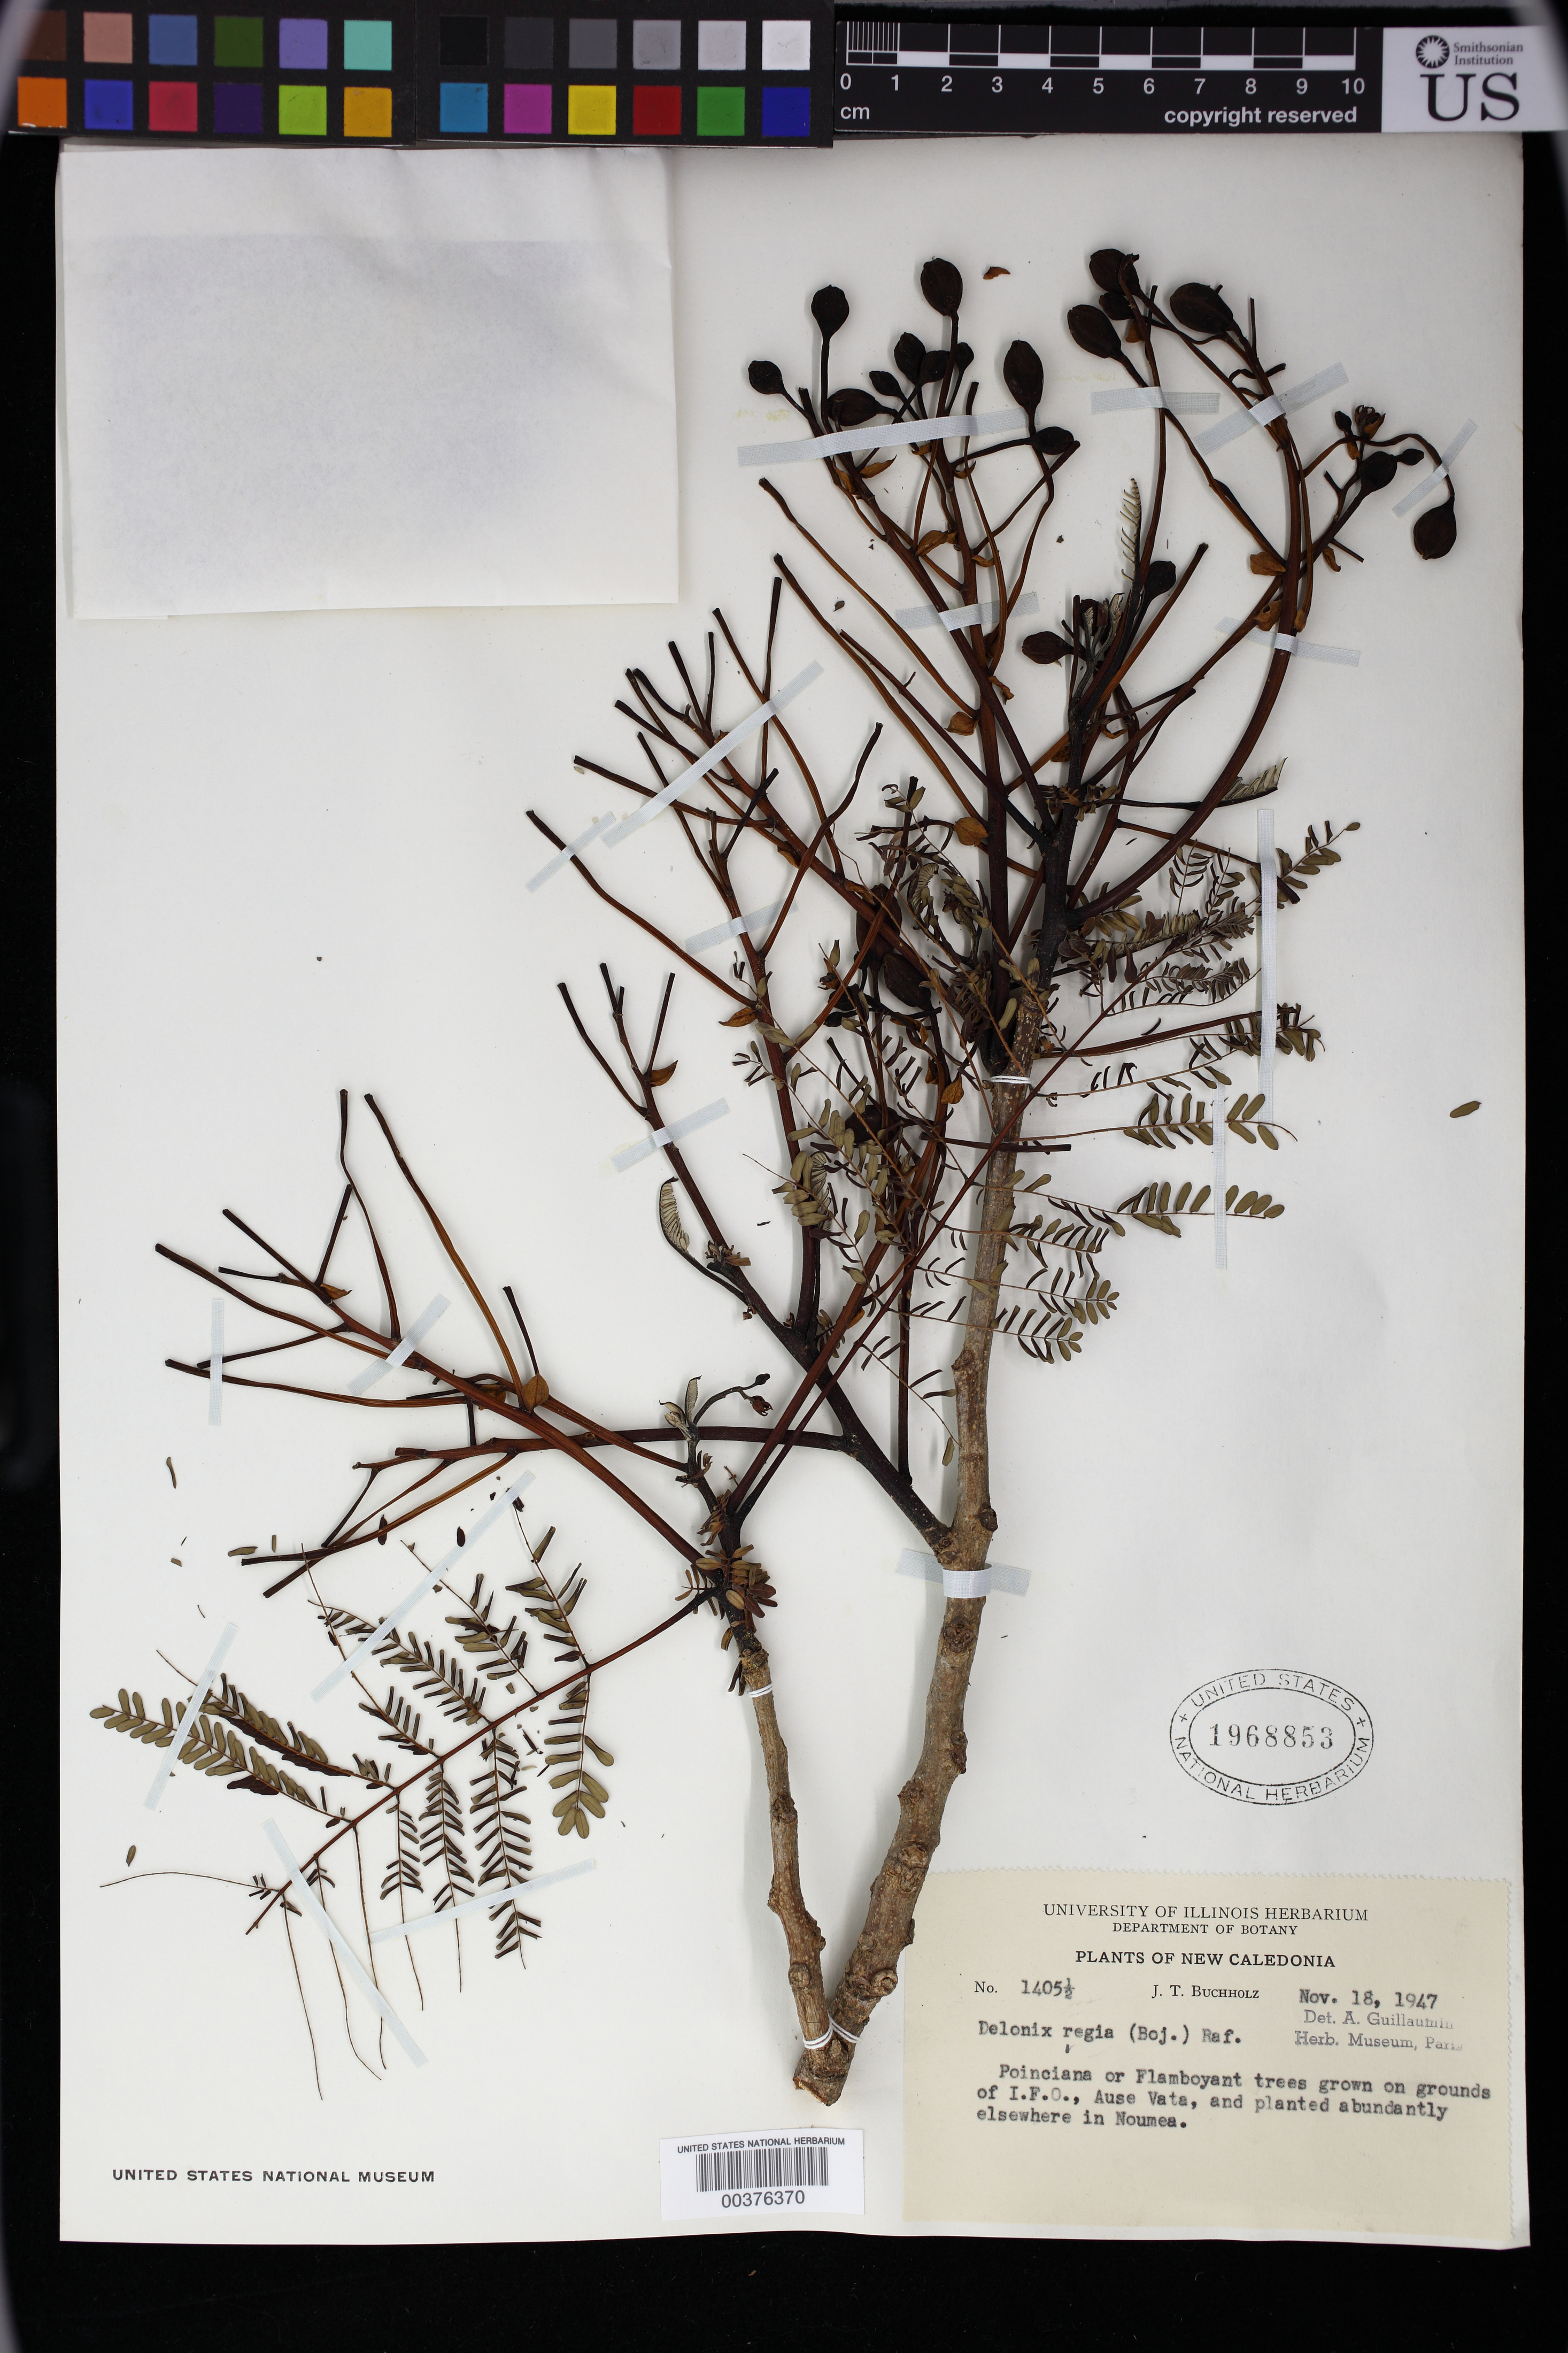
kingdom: Plantae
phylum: Tracheophyta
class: Magnoliopsida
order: Fabales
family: Fabaceae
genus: Delonix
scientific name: Delonix regia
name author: (Bojer ex Hook.) Raf.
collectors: J. T. Buchholz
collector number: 1405.5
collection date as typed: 18 Nov 1947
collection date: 1947-11-18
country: New Caledonia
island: New Caledonia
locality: On grounds of I.F.O. Anse Vata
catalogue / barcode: US 1968853